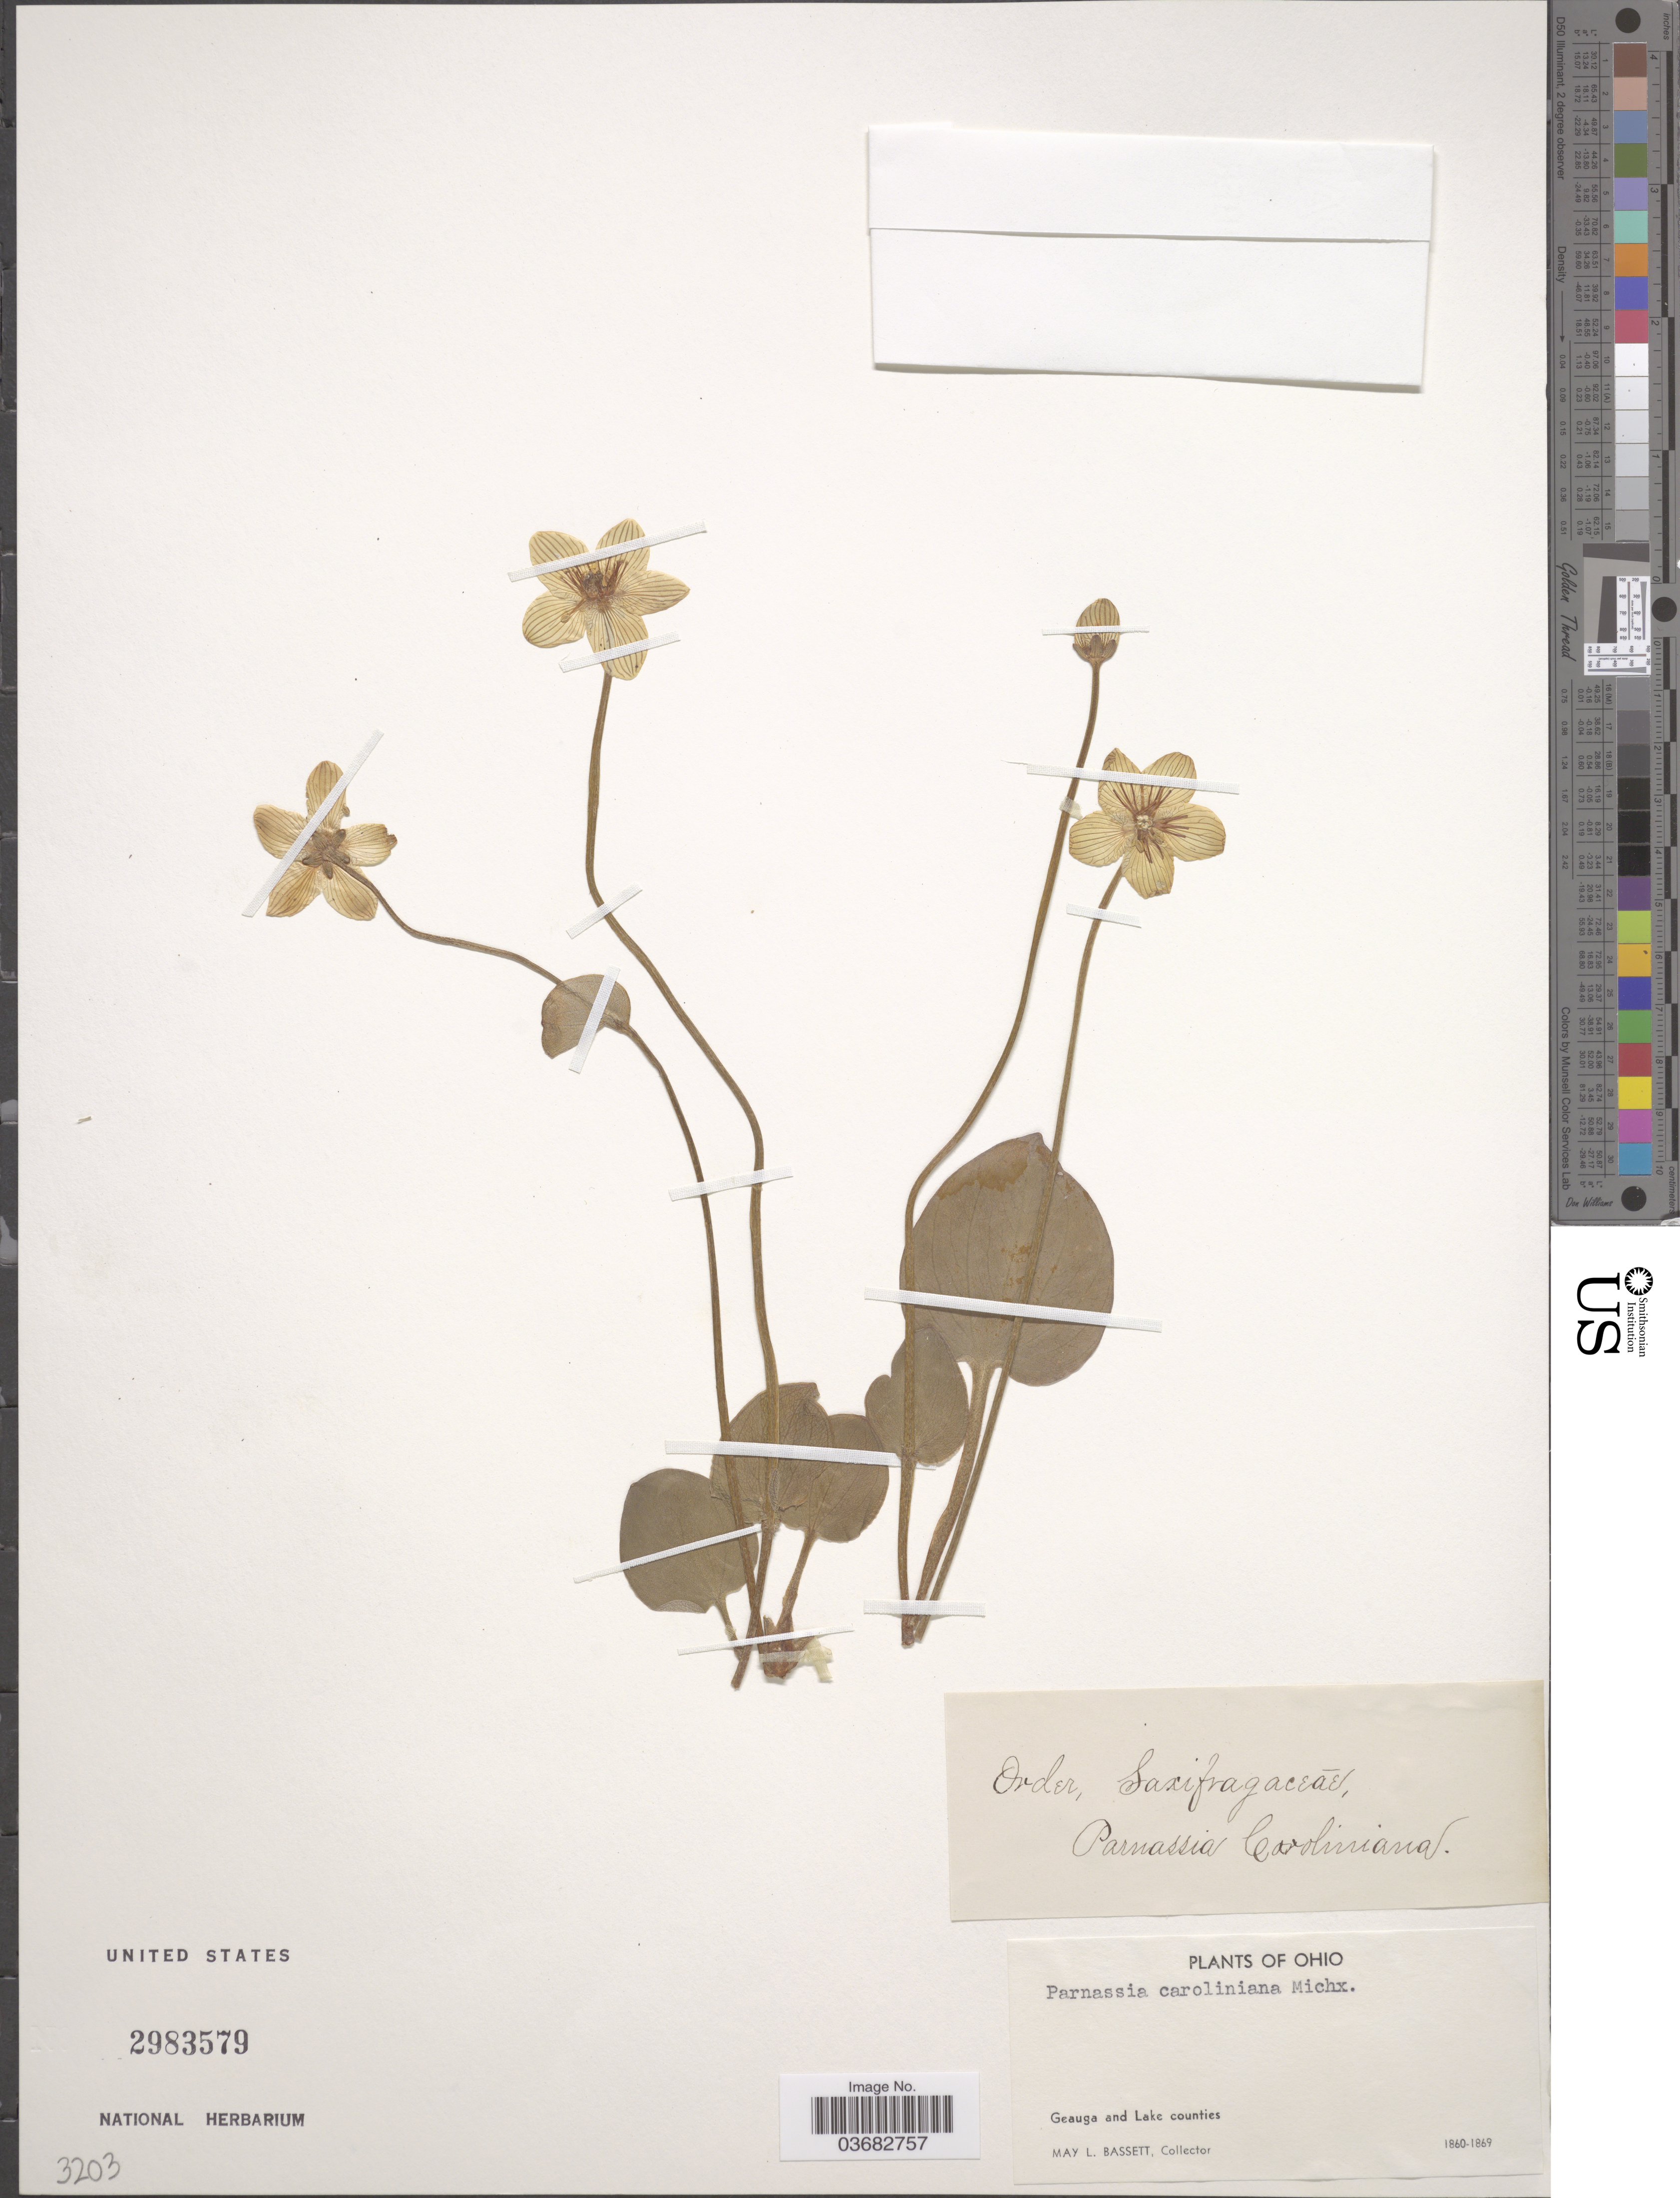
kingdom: Plantae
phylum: Tracheophyta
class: Magnoliopsida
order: Celastrales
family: Parnassiaceae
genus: Parnassia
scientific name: Parnassia parviflora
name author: DC.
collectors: M. L. Bassett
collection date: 1860/1869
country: United States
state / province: Ohio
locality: Geauga and Lake counties.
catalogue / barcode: US 2983579